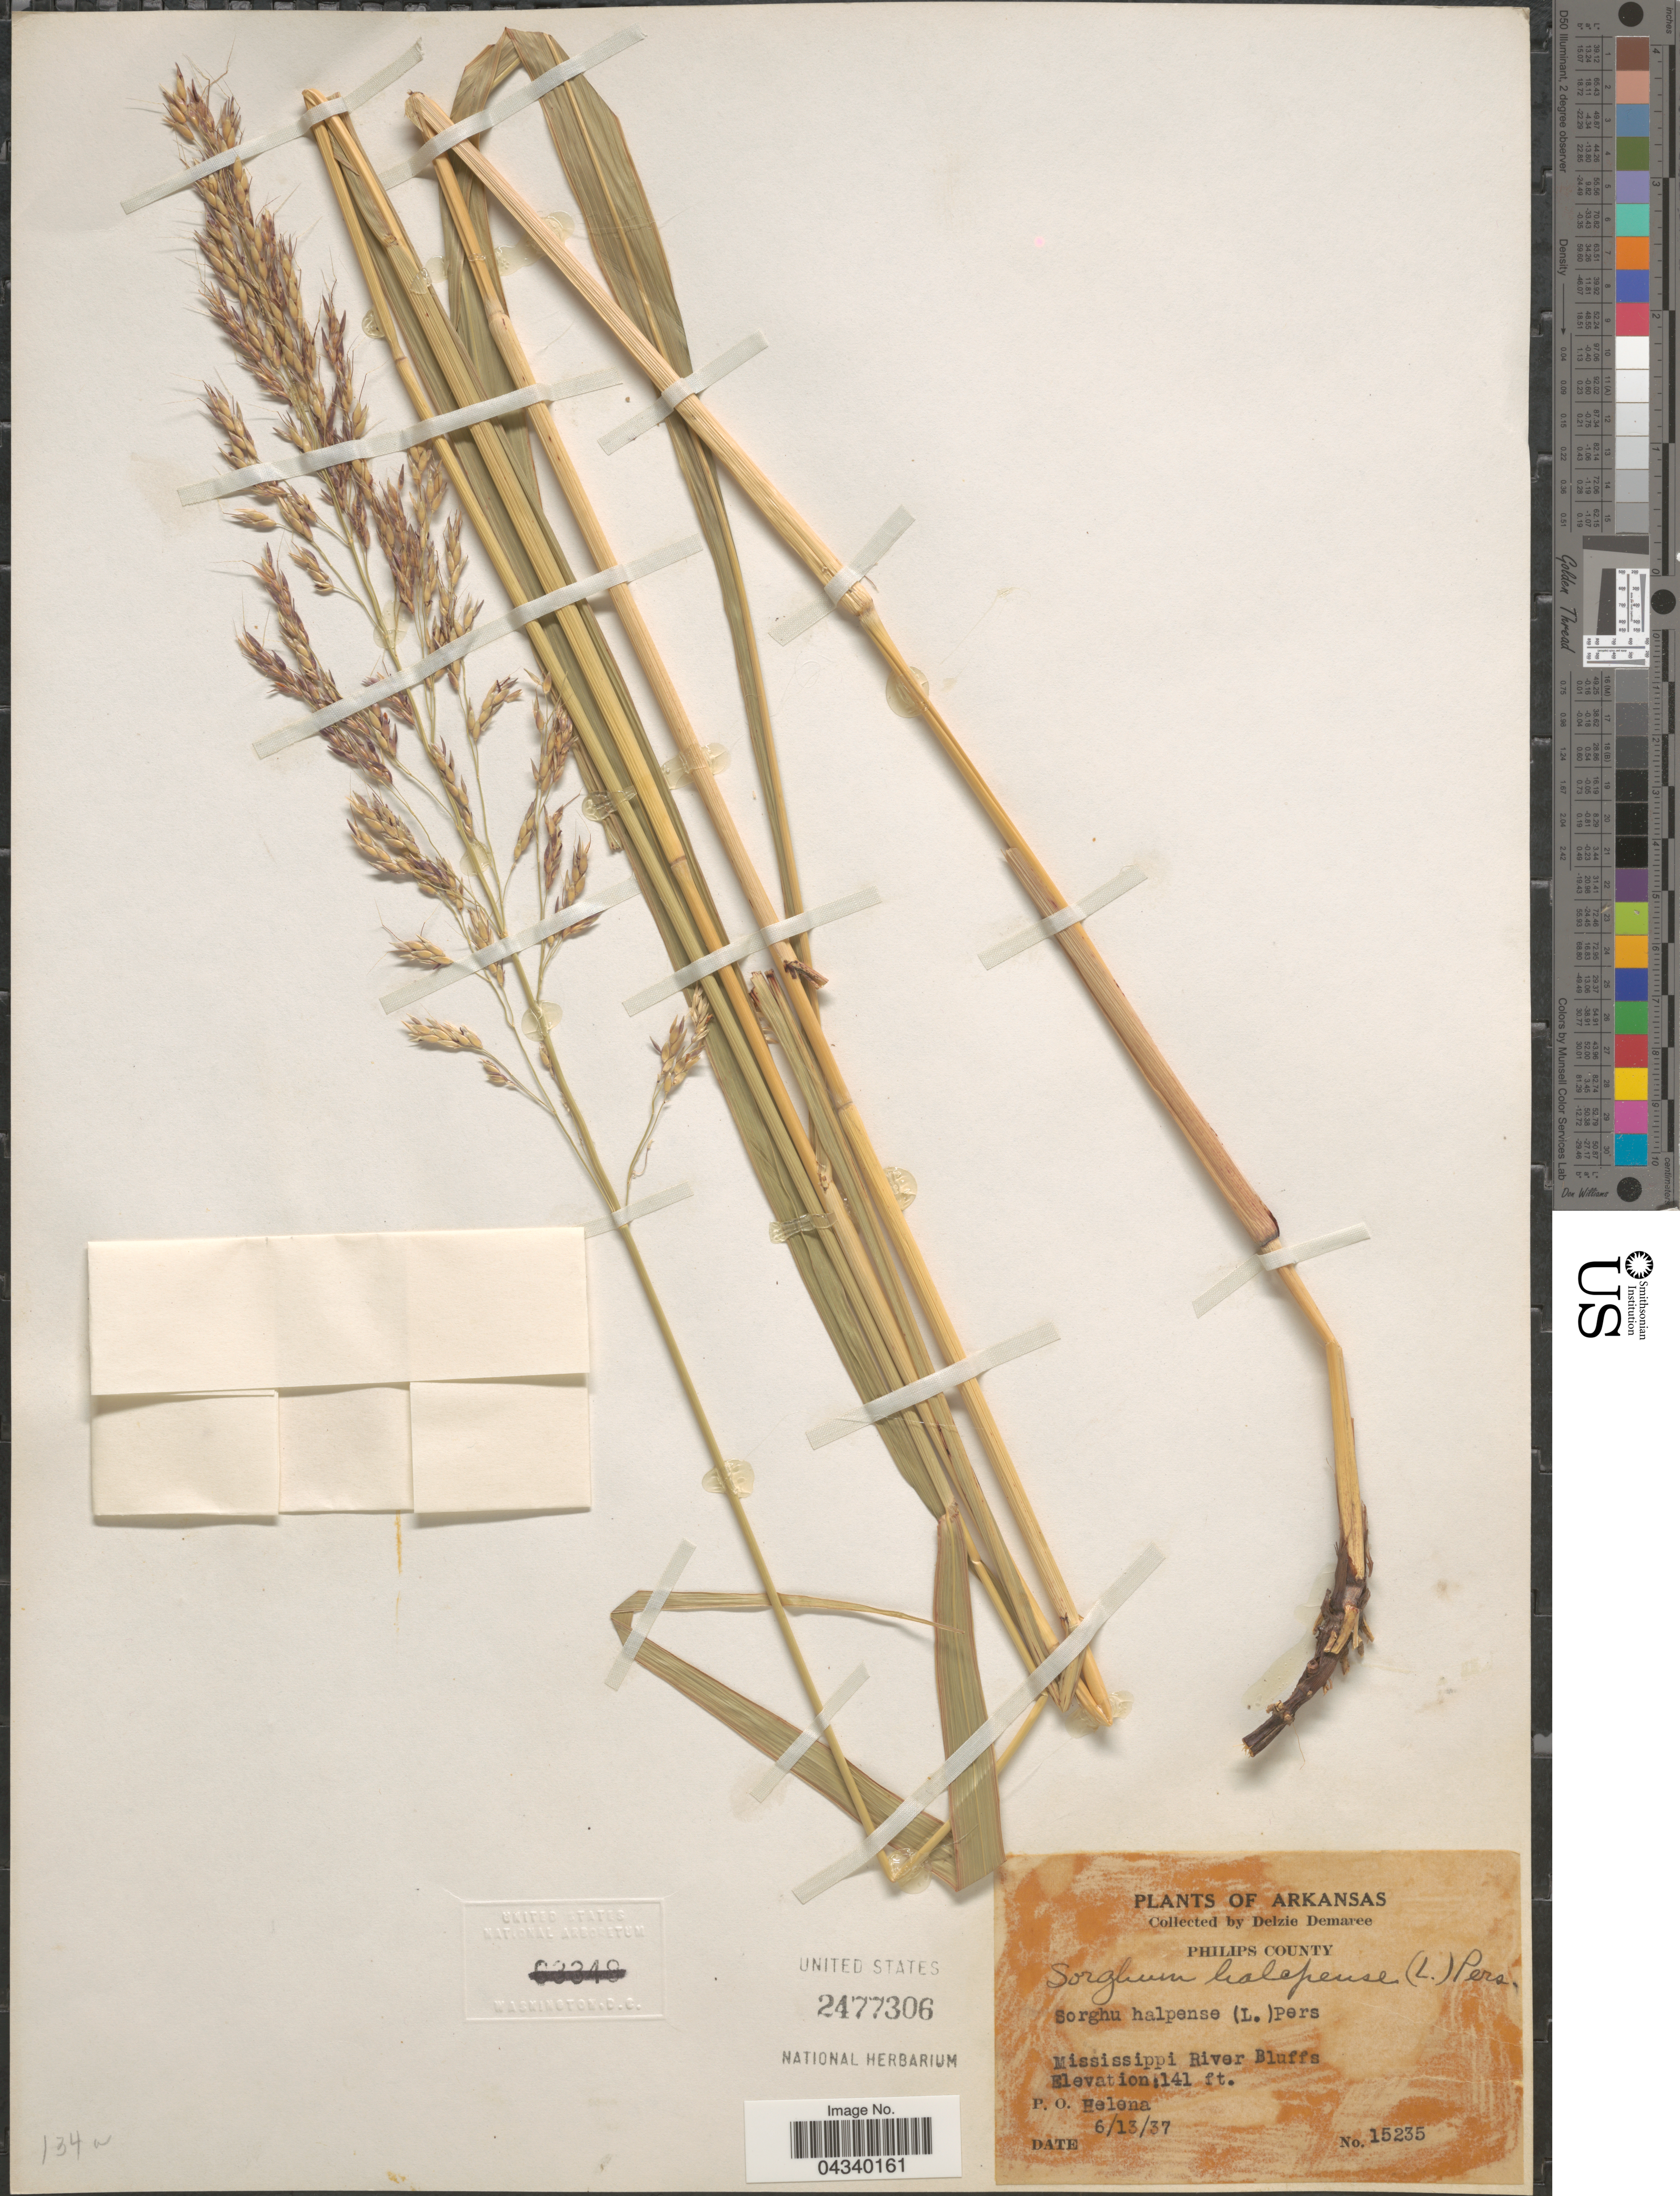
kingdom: Plantae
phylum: Tracheophyta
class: Liliopsida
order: Poales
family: Poaceae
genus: Sorghum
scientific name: Sorghum halepense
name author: (L.) Pers.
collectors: D. Demaree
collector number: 15235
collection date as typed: Transcribed d/m/y: 13/6/37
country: United States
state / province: Arkansas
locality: Philips County. Mississippi River Bluffs. P. O. Helena.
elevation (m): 43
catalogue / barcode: US 2477306